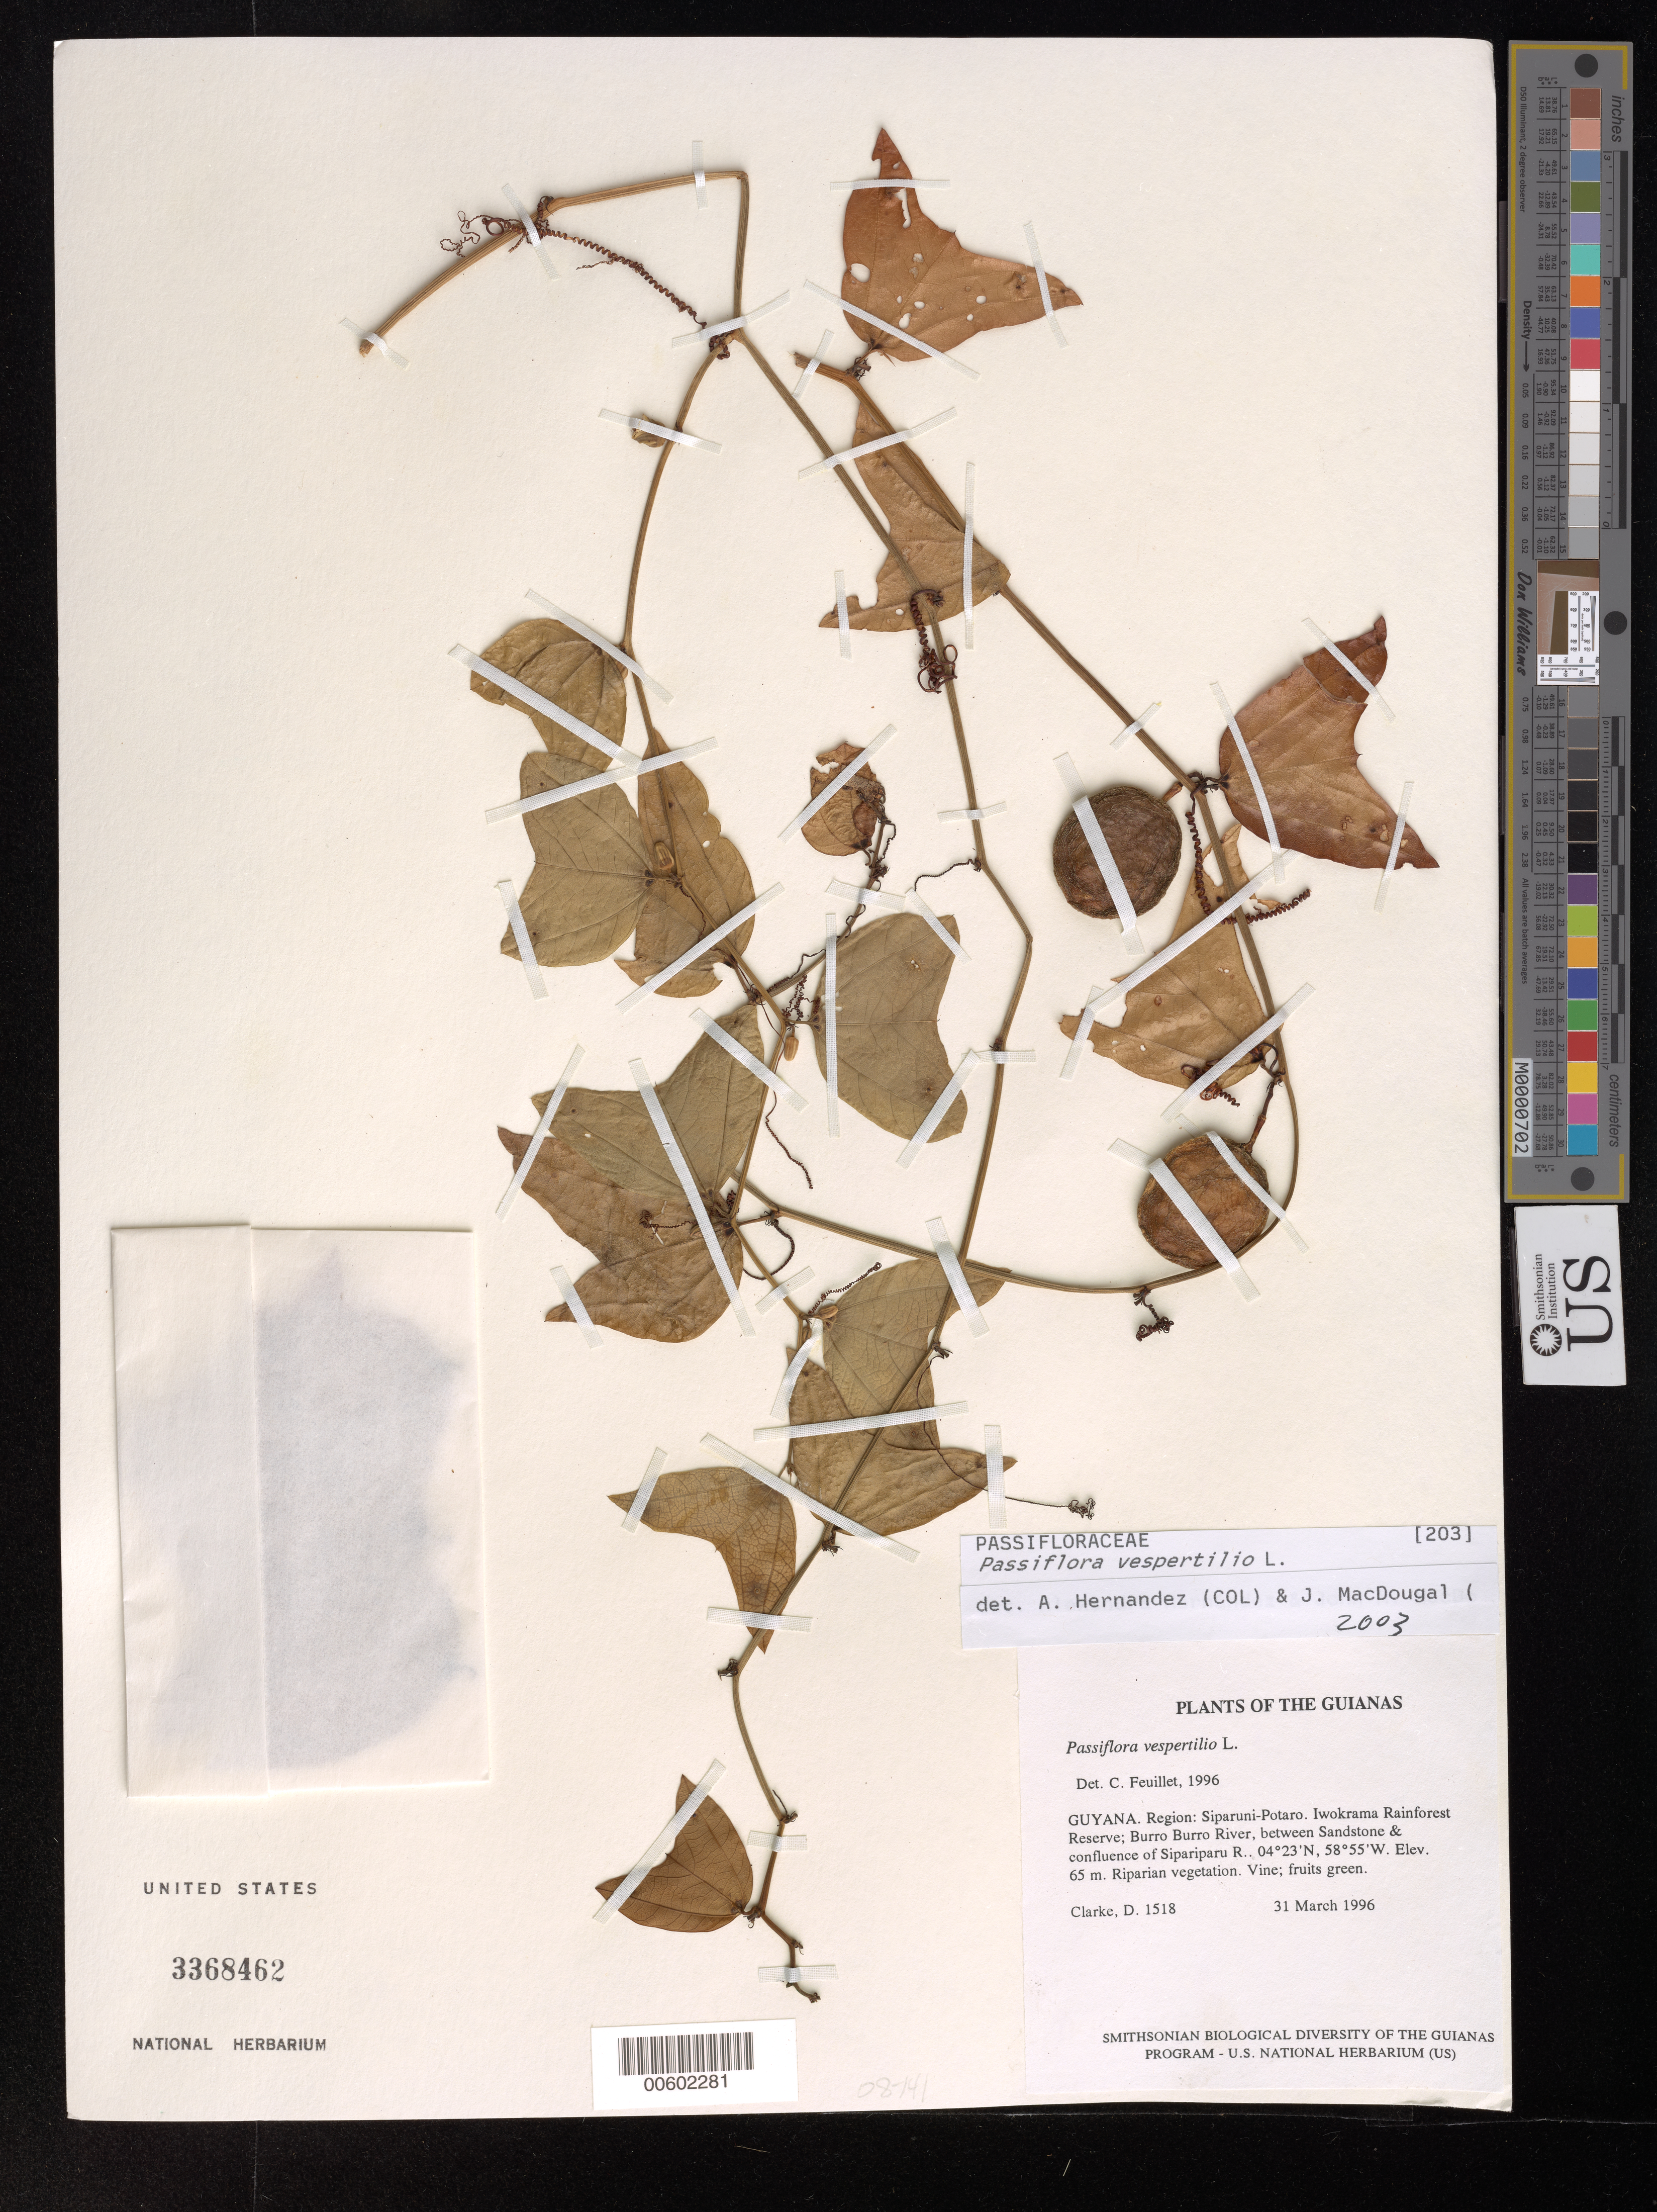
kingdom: Plantae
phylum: Tracheophyta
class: Magnoliopsida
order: Malpighiales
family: Passifloraceae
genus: Passiflora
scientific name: Passiflora vespertilio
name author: L.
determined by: Feuillet, C.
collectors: H. D. Clarke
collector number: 1518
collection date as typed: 31 March 1996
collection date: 1996-03-31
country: Guyana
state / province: Potaro-Siparuni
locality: Iwokrama Rainforest Reserve; Burro Burro River, between Sandstone & confluence of Sipariparu R.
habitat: Riparian vegetation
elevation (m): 65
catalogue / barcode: US 3368462